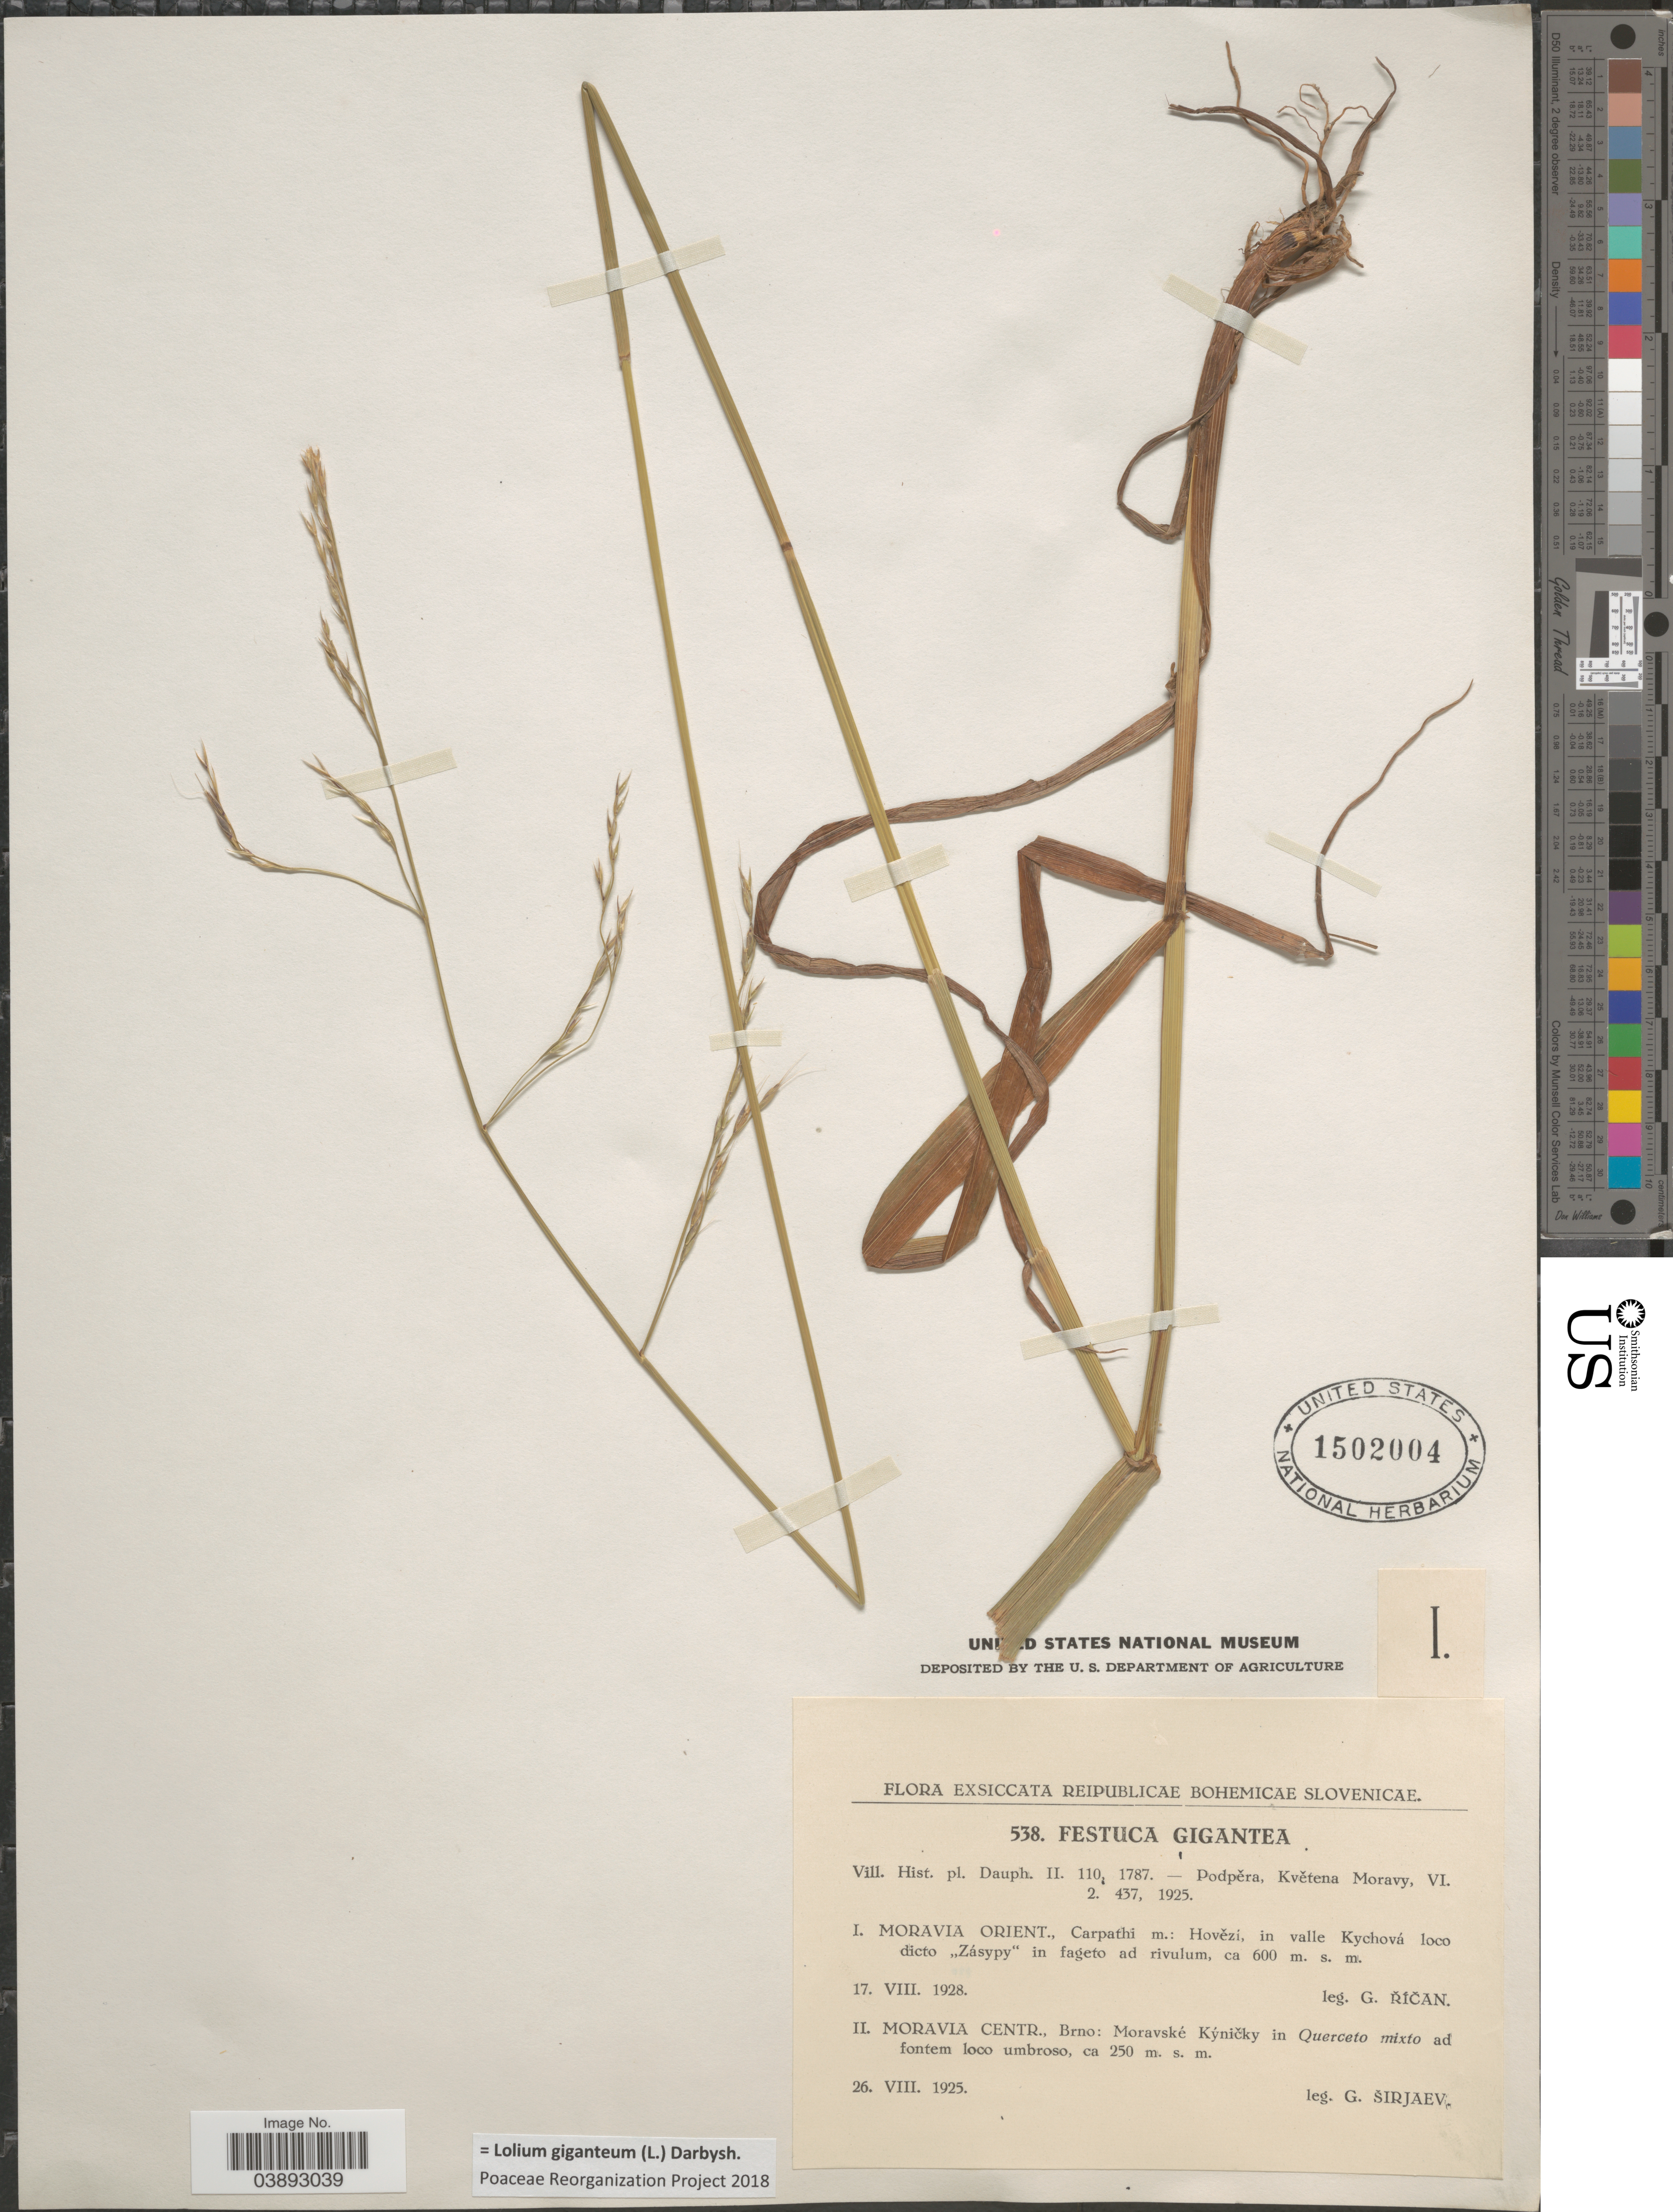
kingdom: Plantae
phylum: Tracheophyta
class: Liliopsida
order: Poales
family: Poaceae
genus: Lolium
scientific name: Lolium giganteum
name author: (L.) Darbysh.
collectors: G. Rican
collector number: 538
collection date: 1928-08-17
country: Czechia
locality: Reipublicae Bohemicae Slovenicae. Moravia Orient., Carpathi m.: Hovězi, in valle Kychová loco dicto "Zásypy" in fageto ad rivulum.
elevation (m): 600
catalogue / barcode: US 1502004